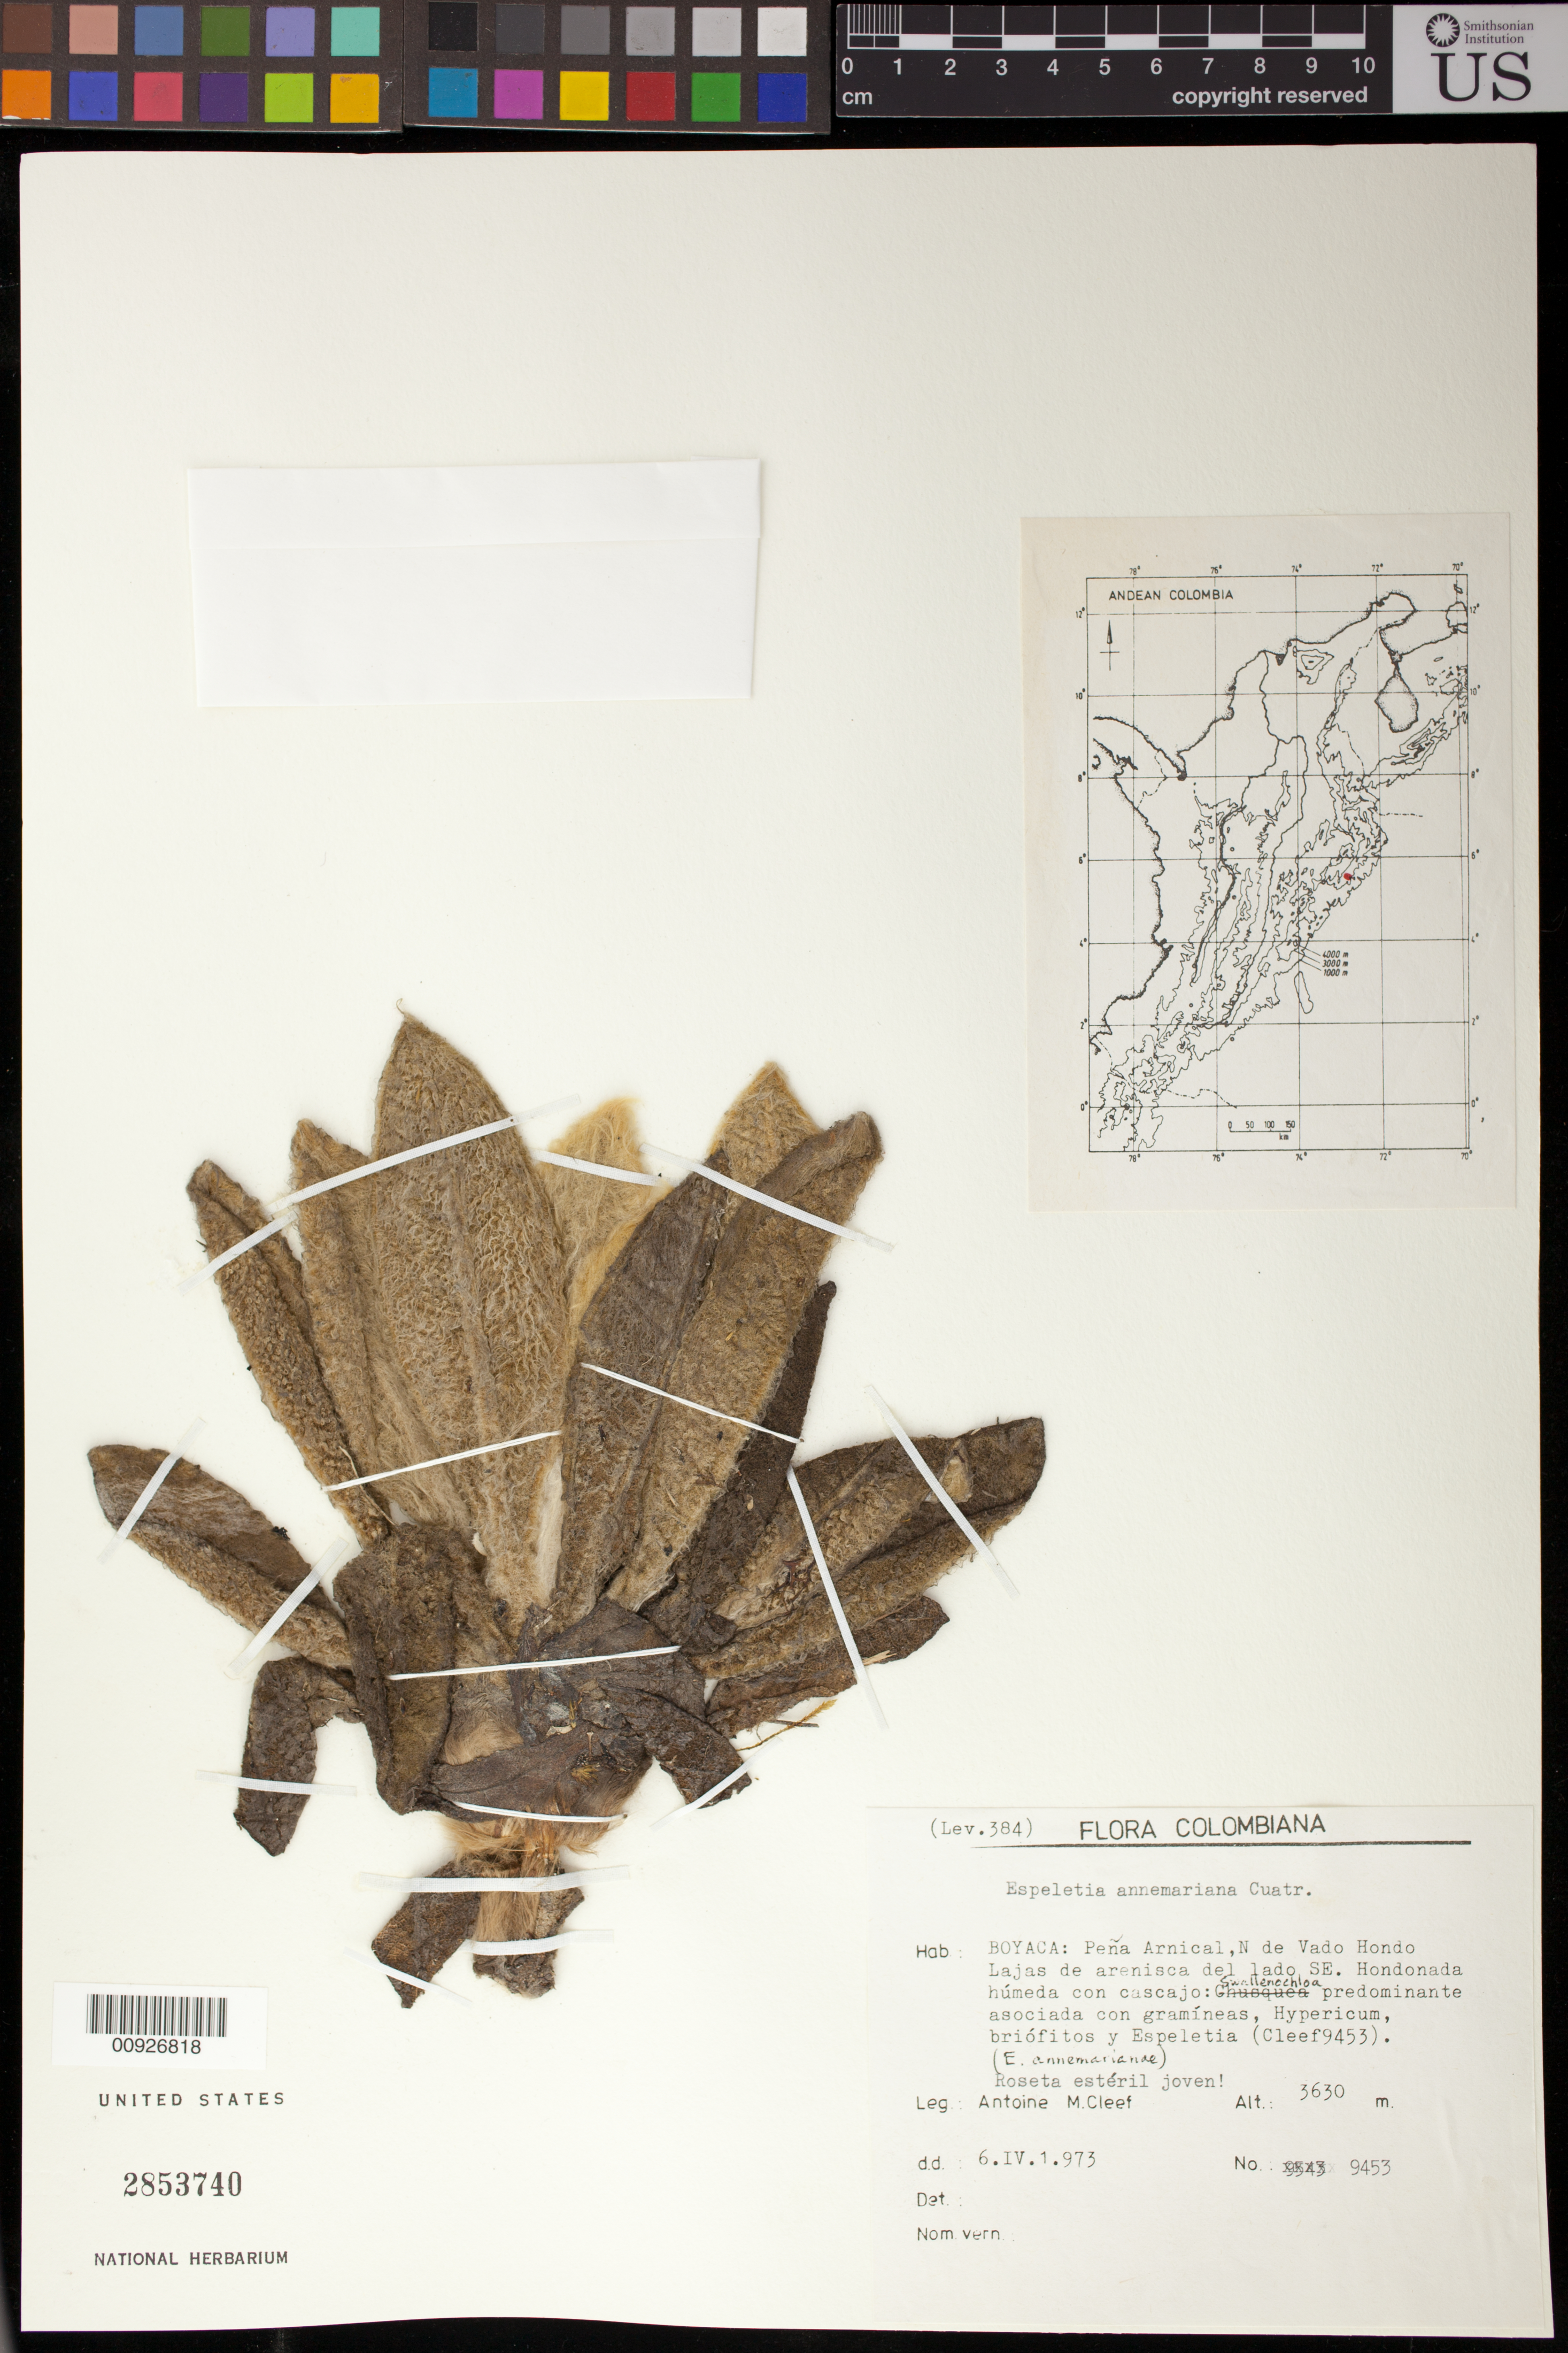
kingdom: Plantae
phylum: Tracheophyta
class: Magnoliopsida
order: Asterales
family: Asteraceae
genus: Espeletia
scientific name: Espeletia annemariana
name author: Cuatrec.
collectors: A. M. Cleef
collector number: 9453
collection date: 1973-04-06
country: Colombia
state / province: Boyacá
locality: Peña Arnical, N de Vado Hondo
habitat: Lajas de arenisca del lado SE. Hondonada húmeda con cascajo: Swallenochloa predominante asociada con gramíneas, Hypericum, Briófitos y Espeletia (Cleef9453). ( E annemarianae)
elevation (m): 3630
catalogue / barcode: US 2853740